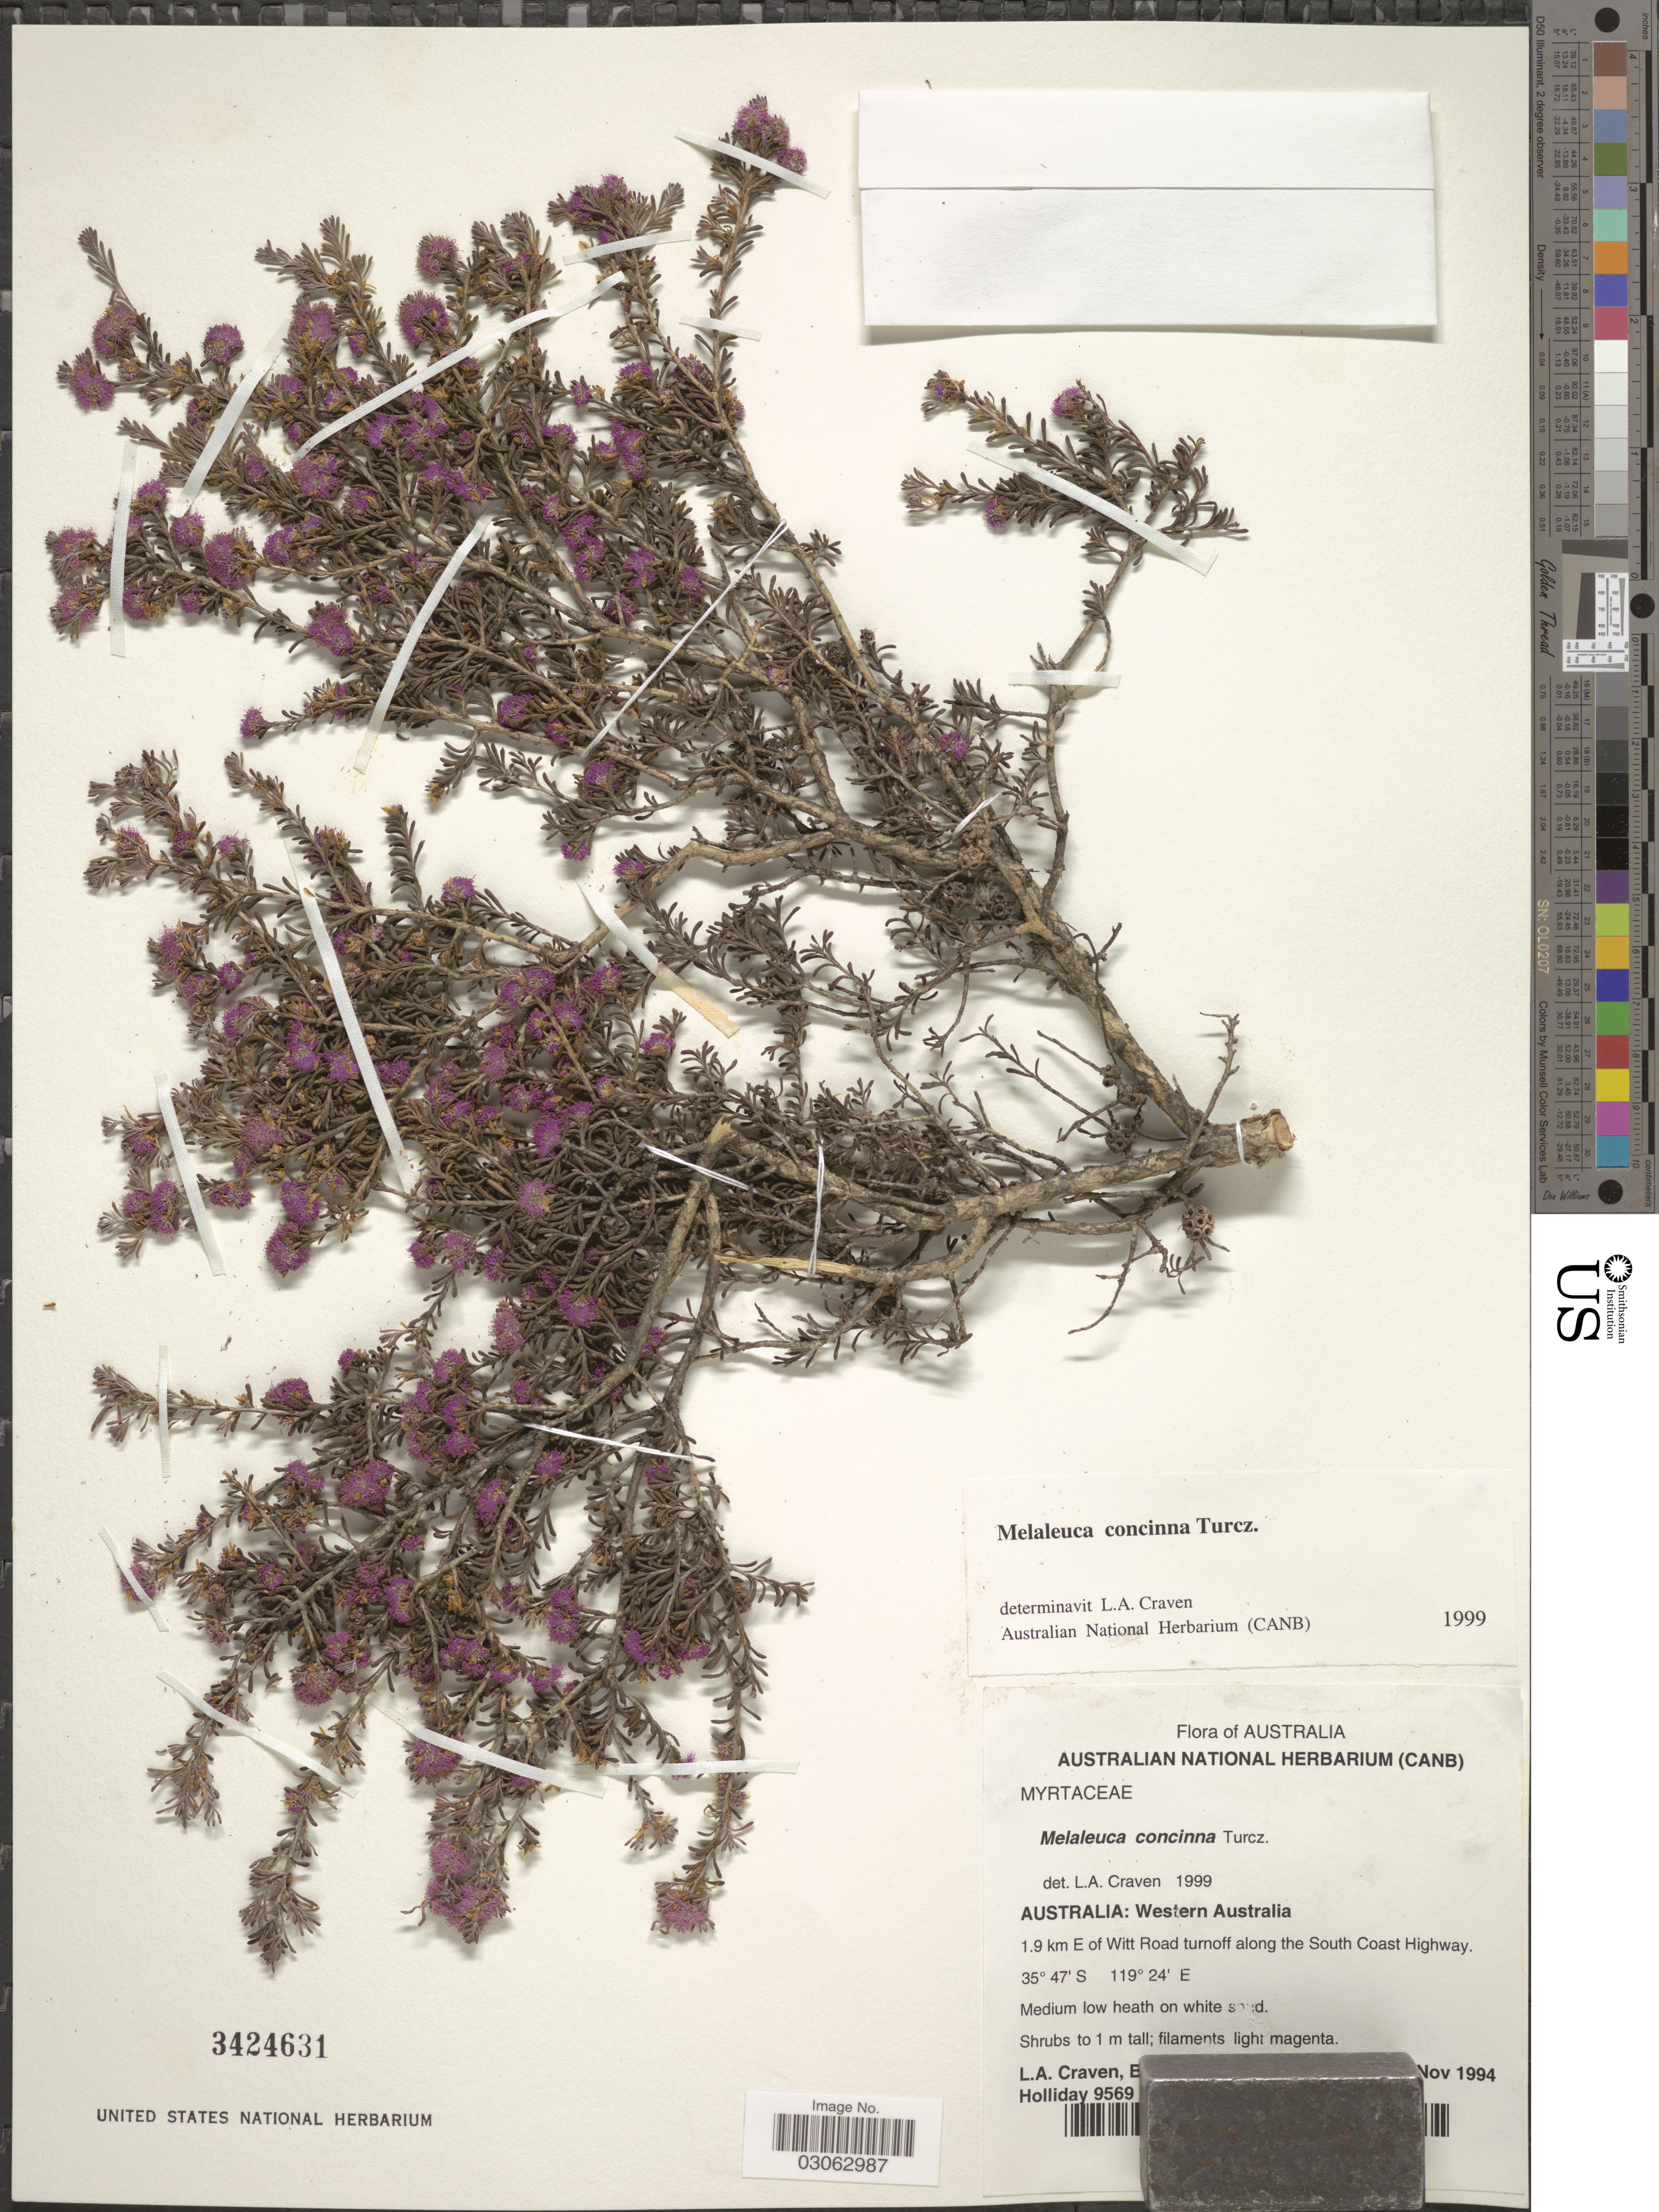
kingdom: Plantae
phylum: Tracheophyta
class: Magnoliopsida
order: Myrtales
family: Myrtaceae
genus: Melaleuca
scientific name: Melaleuca concinna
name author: Turcz.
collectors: L. A. Craven & Collector illegible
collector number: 9569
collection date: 1994-11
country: Australia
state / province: Western Australia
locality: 1.9 km E. of Witt Road turnoff along the South Coast Highway.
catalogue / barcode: US 3424631